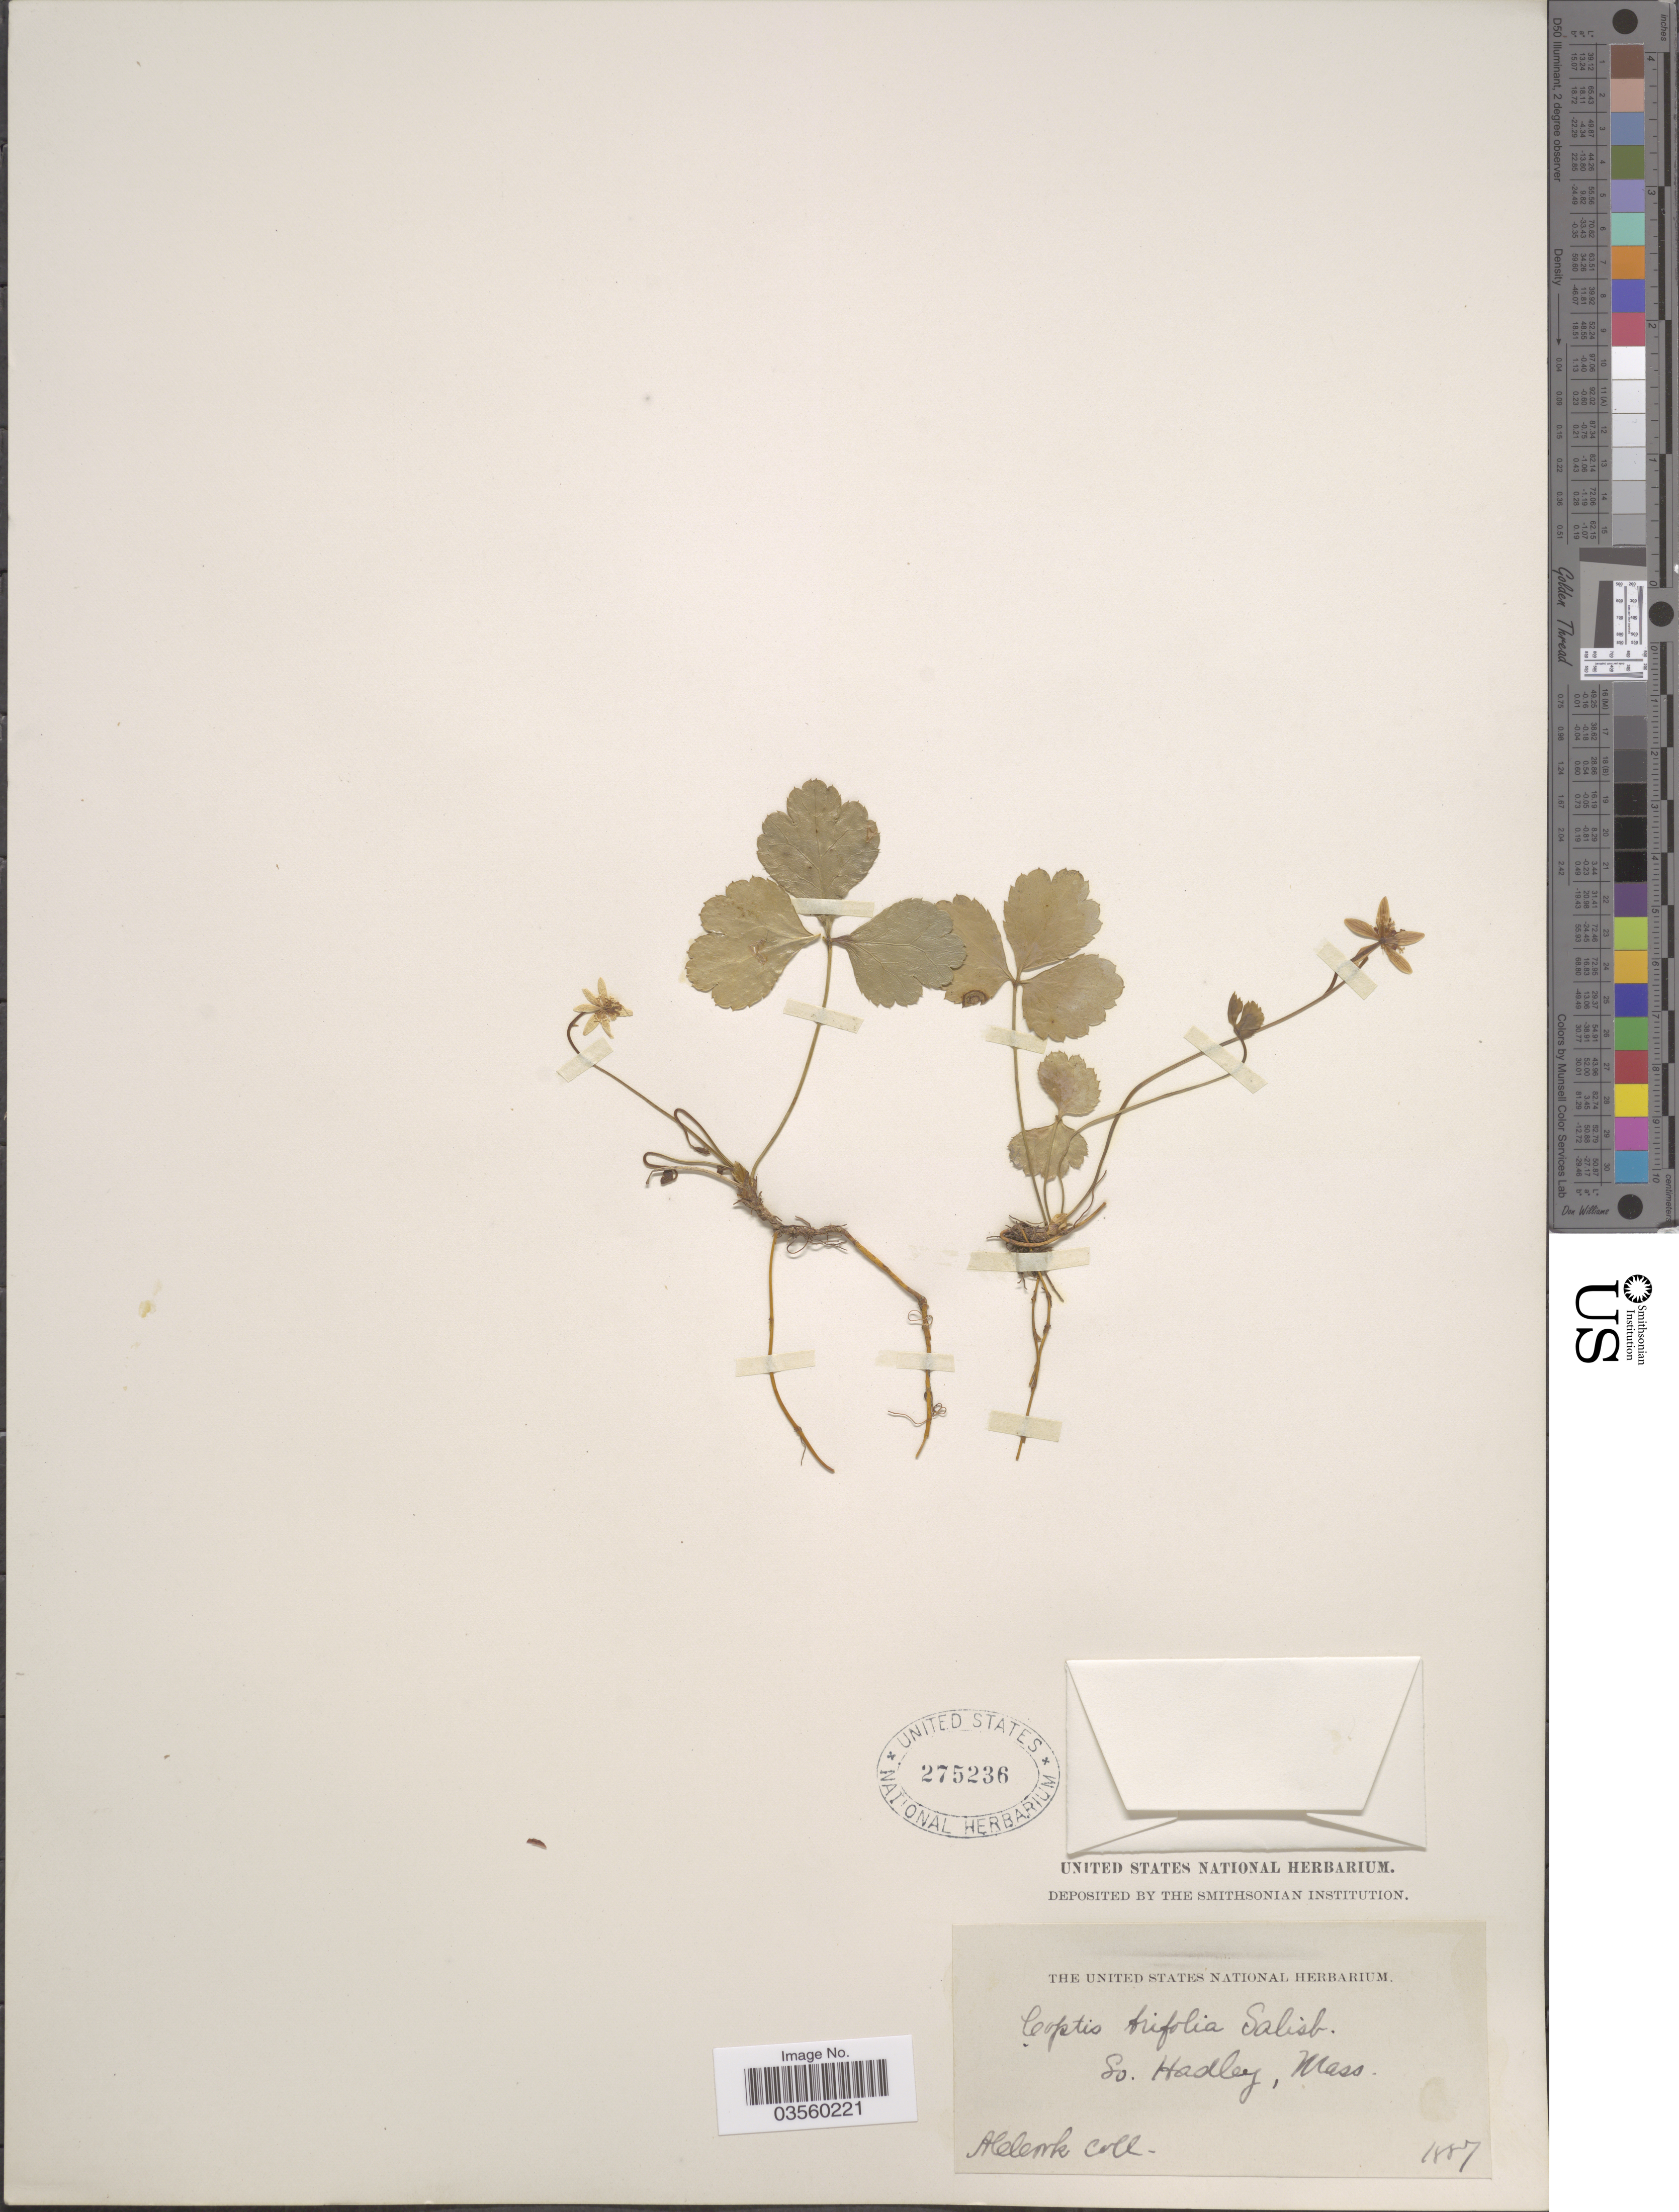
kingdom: Plantae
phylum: Tracheophyta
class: Magnoliopsida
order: Ranunculales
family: Ranunculaceae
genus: Coptis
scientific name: Coptis trifolia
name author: (L.) Salisb.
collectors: A. Cook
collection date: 1887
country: United States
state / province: Massachusetts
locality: So. Hadley.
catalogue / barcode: US 275236